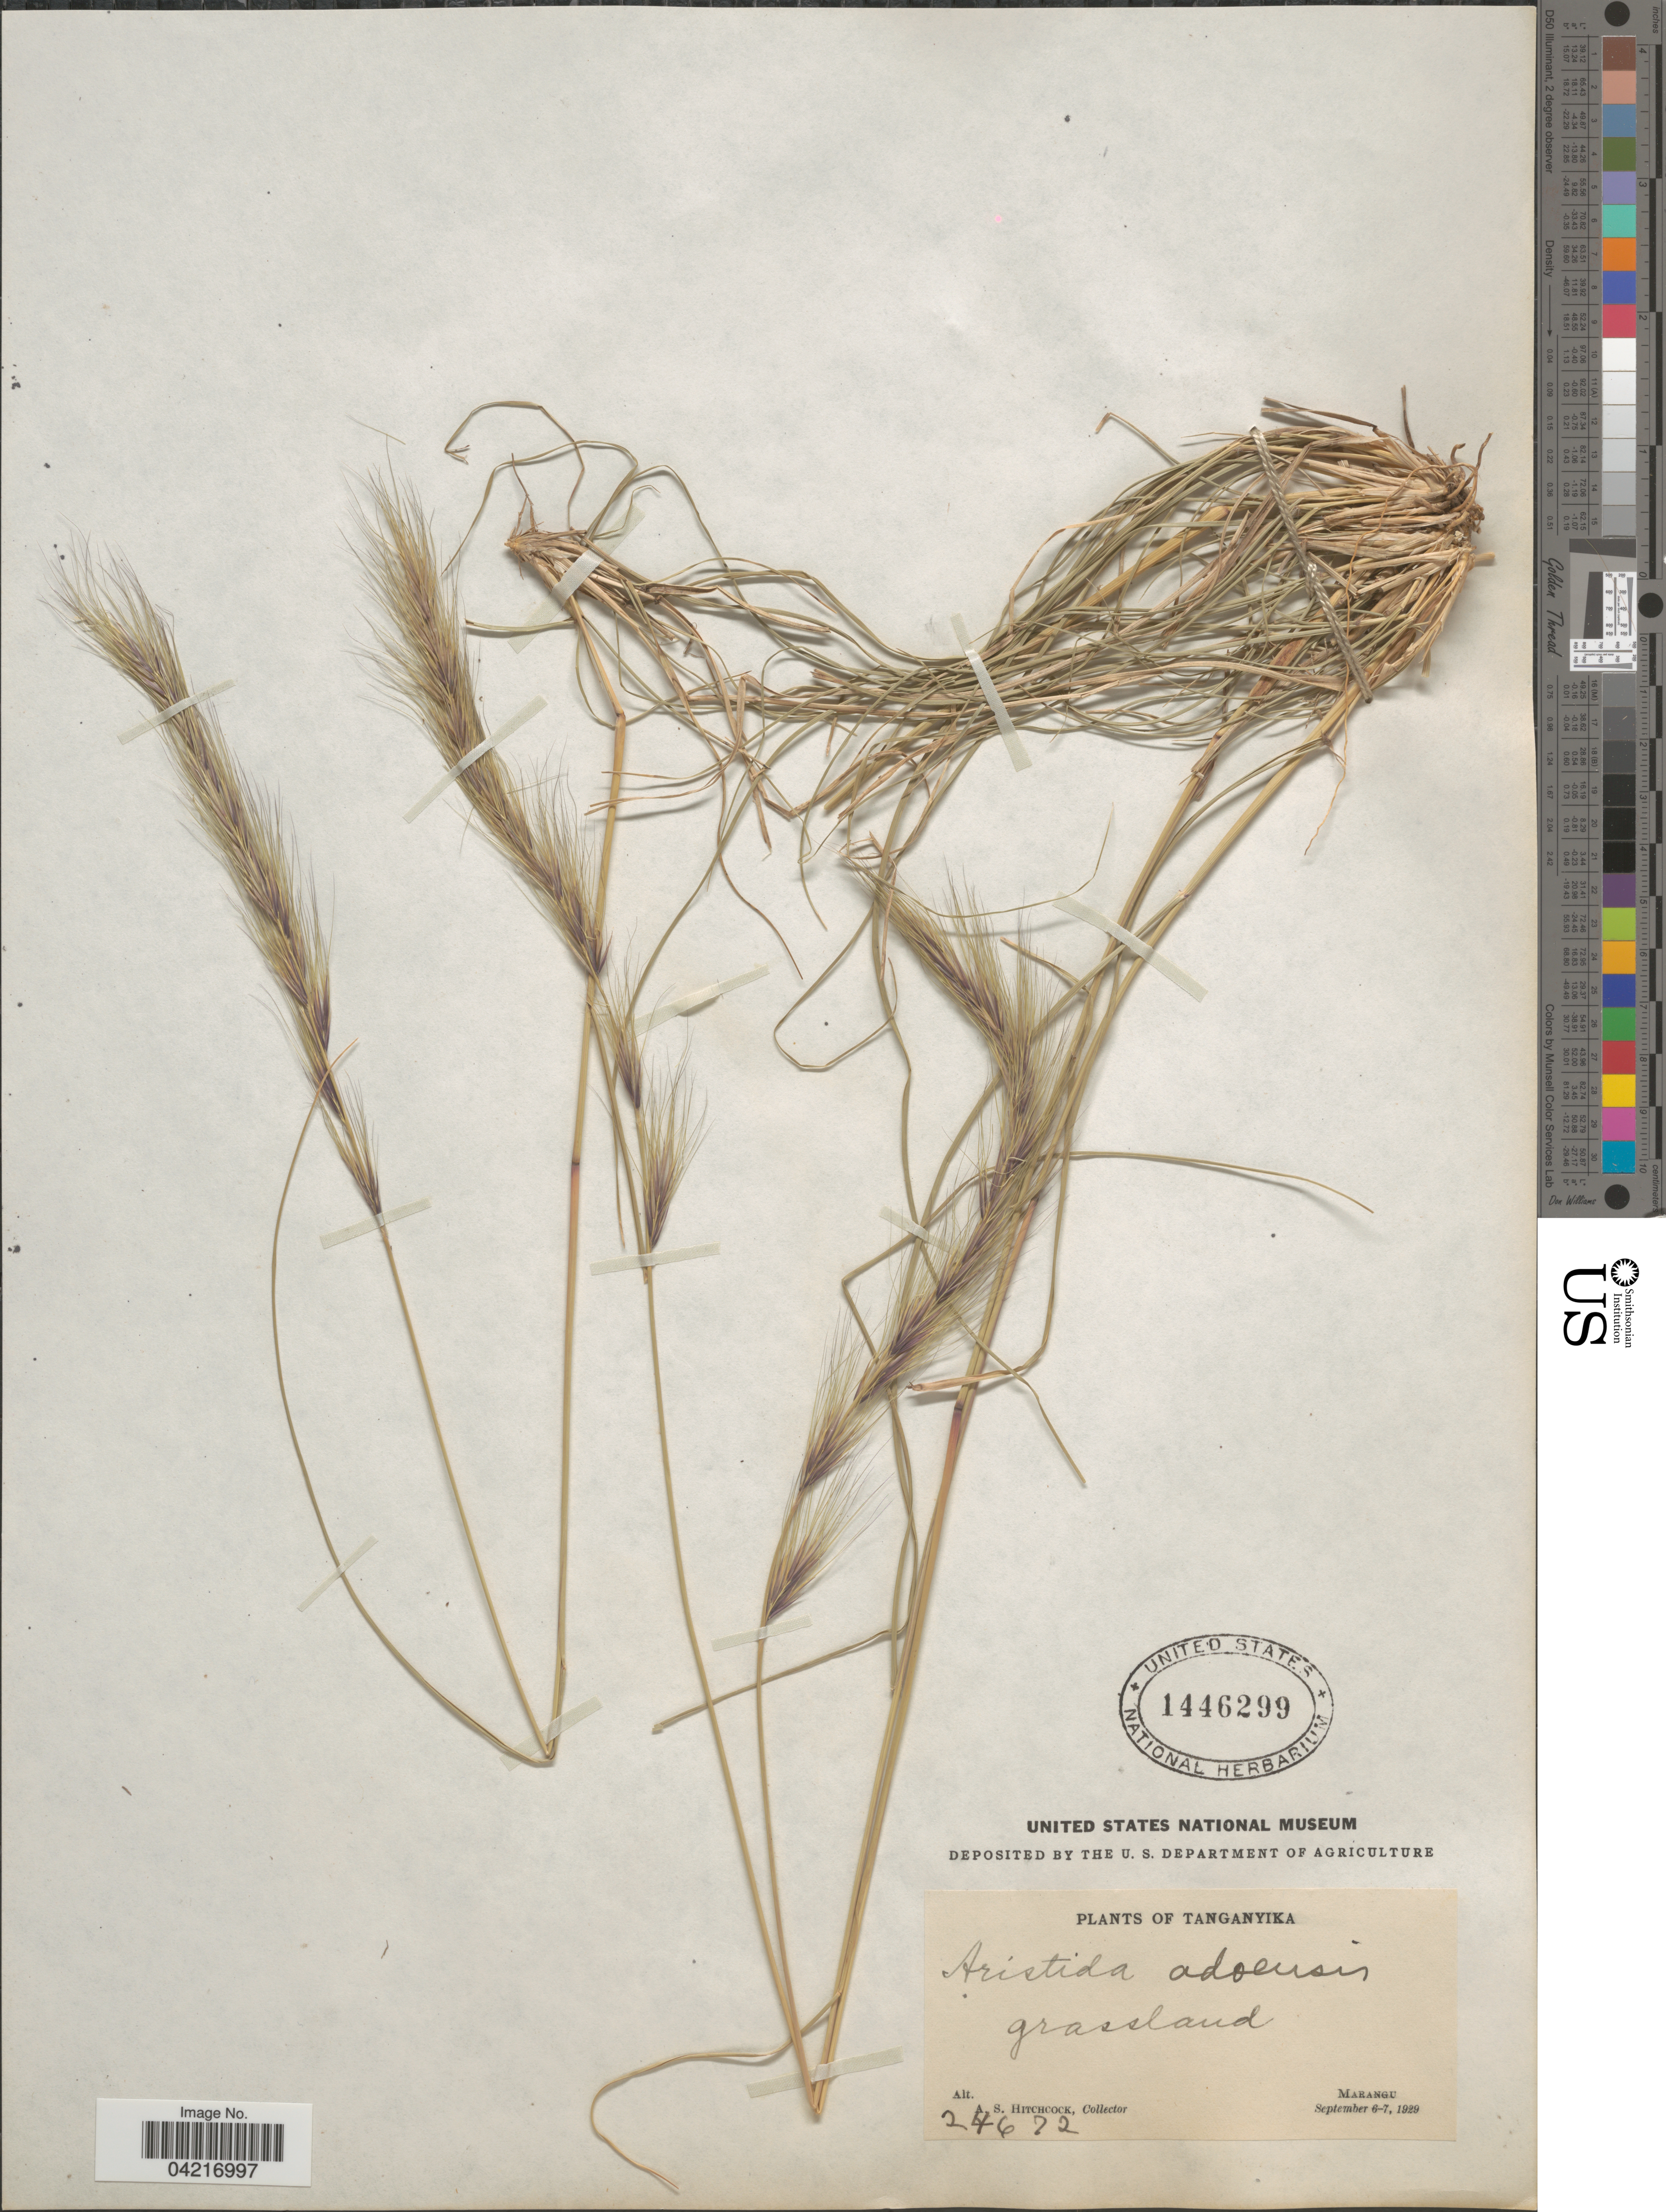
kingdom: Plantae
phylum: Tracheophyta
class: Liliopsida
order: Poales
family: Poaceae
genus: Aristida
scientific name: Aristida adoensis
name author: Hochst. ex A. Rich.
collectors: A. S. Hitchcock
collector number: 24672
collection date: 1929-09-06/1929-09-07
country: Tanzania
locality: Tanganyika. Grassland. Marangu.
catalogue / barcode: US 1446299